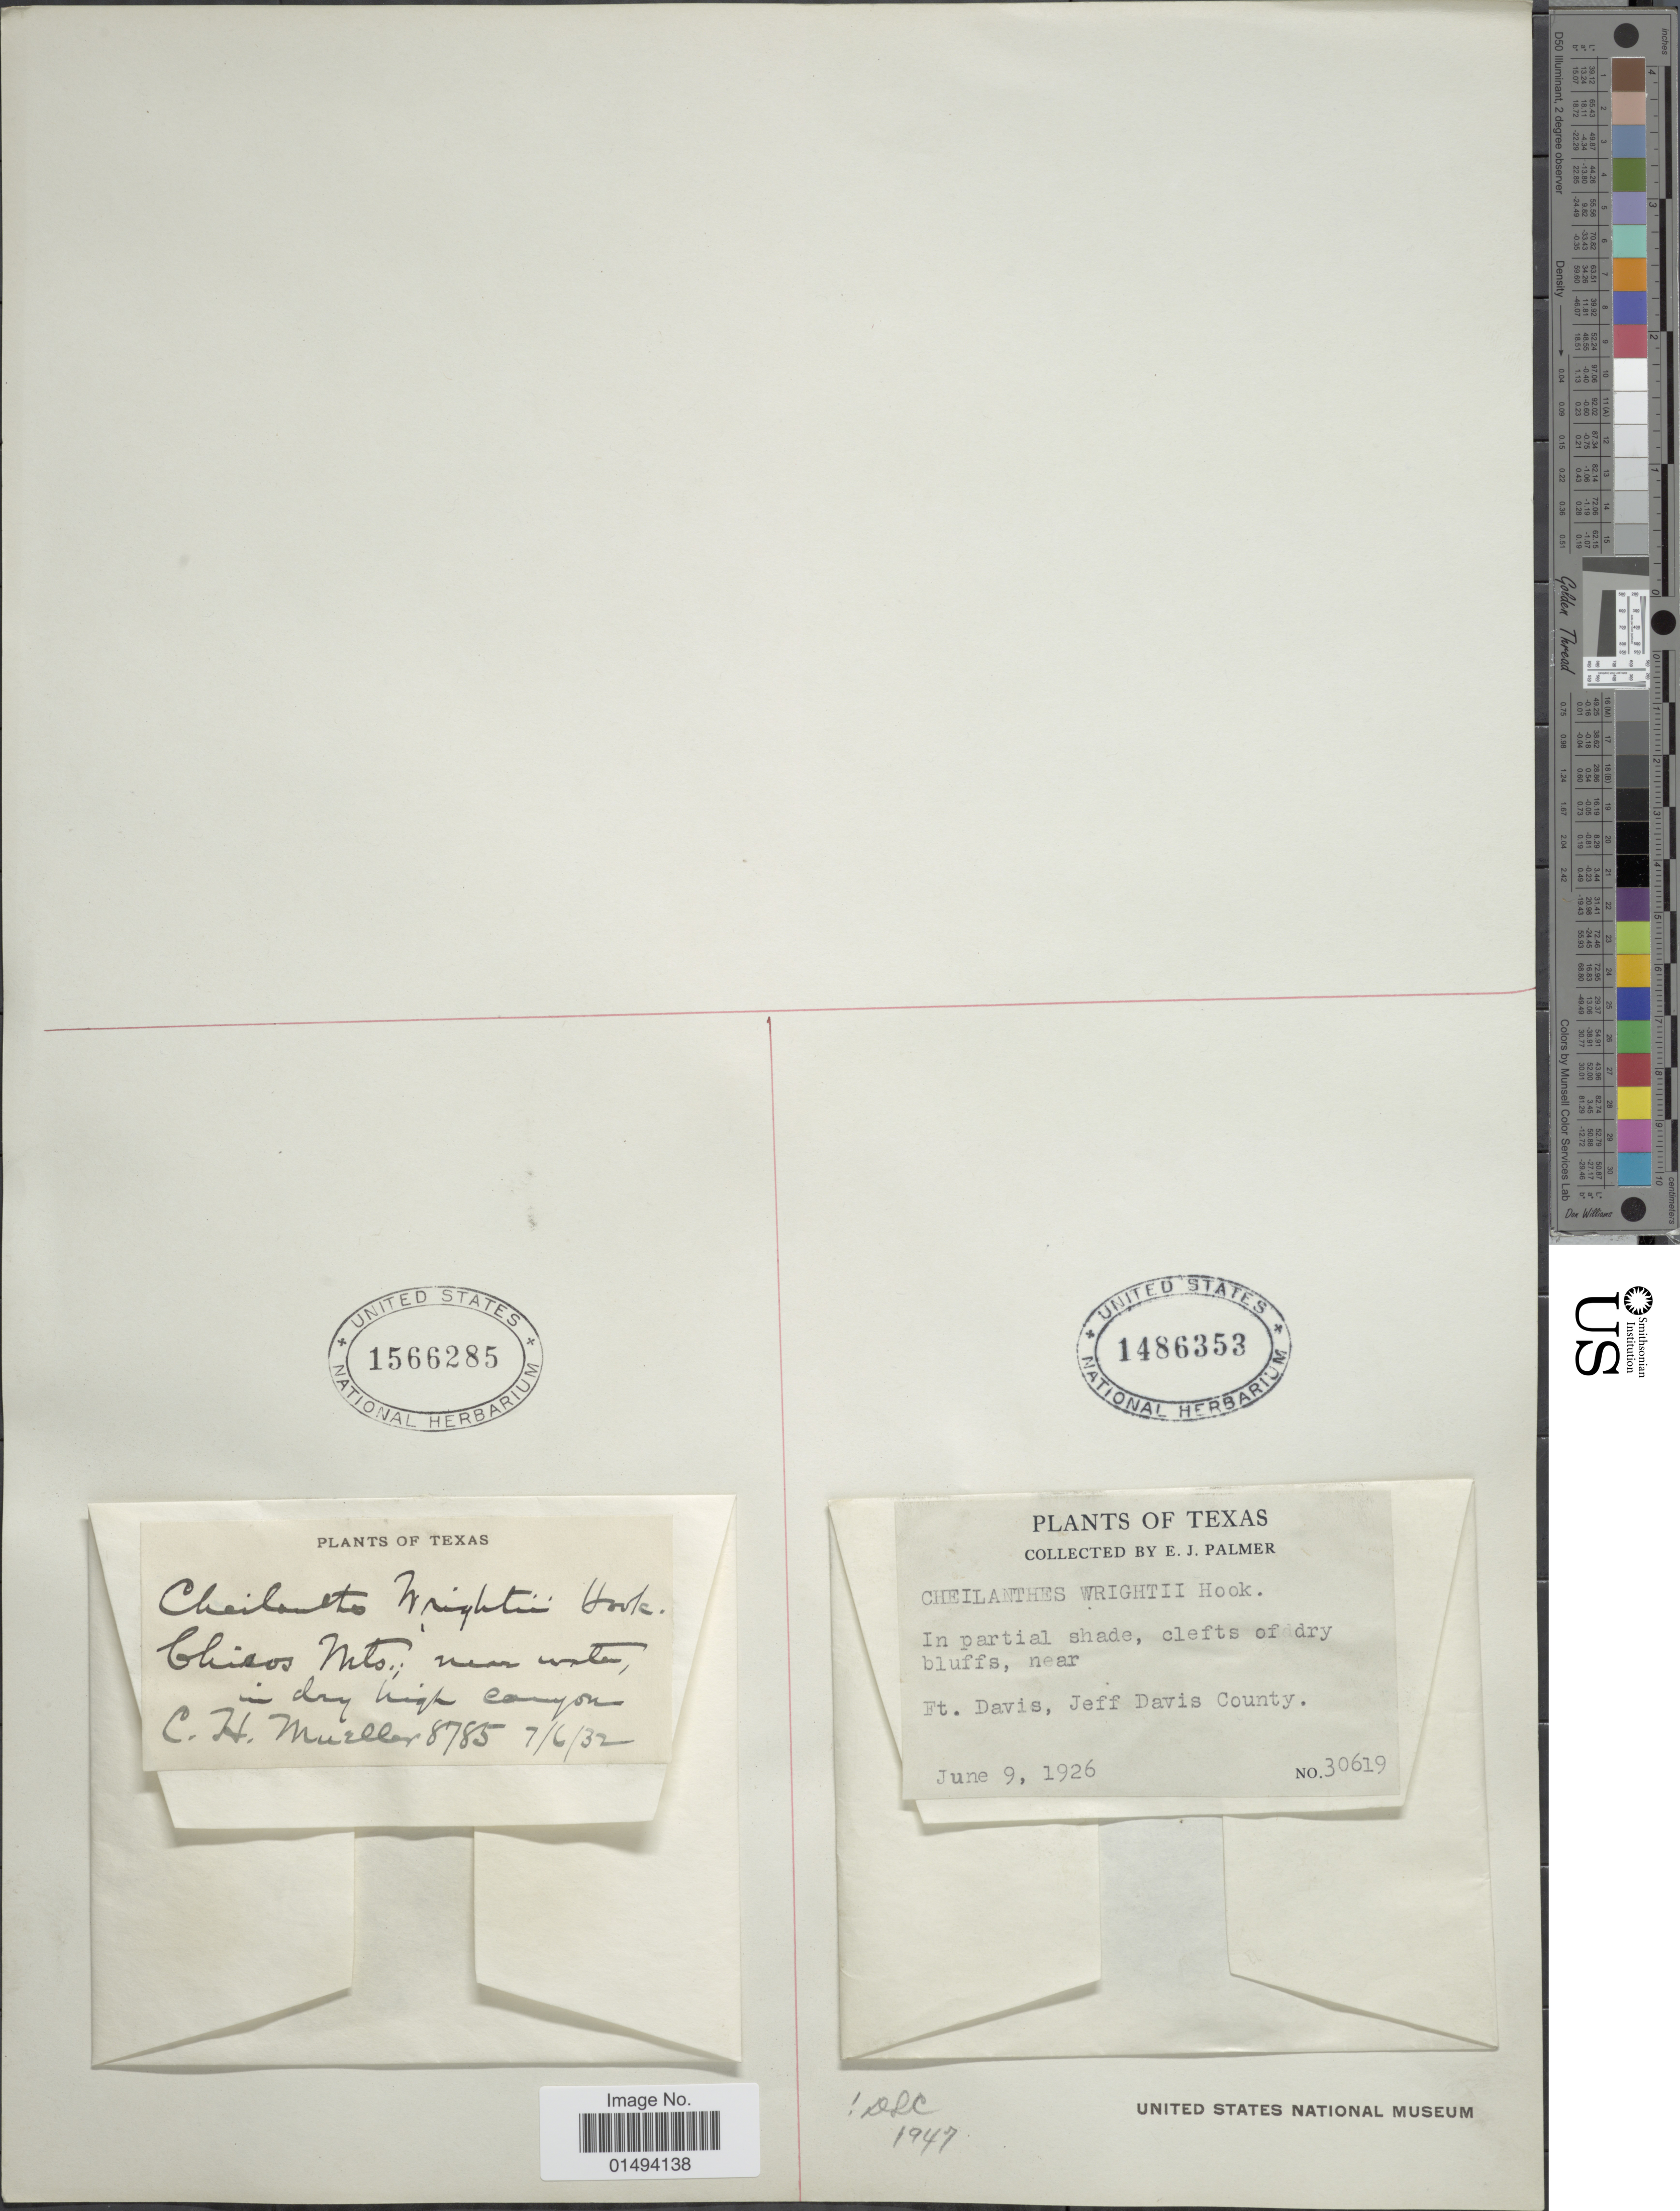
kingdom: Plantae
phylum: Tracheophyta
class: Polypodiopsida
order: Polypodiales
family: Pteridaceae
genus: Myriopteris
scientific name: Myriopteris wrightii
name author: (Hook.) Grusz & Windham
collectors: C. H. Mueller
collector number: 8785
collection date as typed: Transcribed d/m/y: 6/7/32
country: United States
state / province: Texas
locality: Chisos Mts. near water in dry high canyon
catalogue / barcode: US 1566285